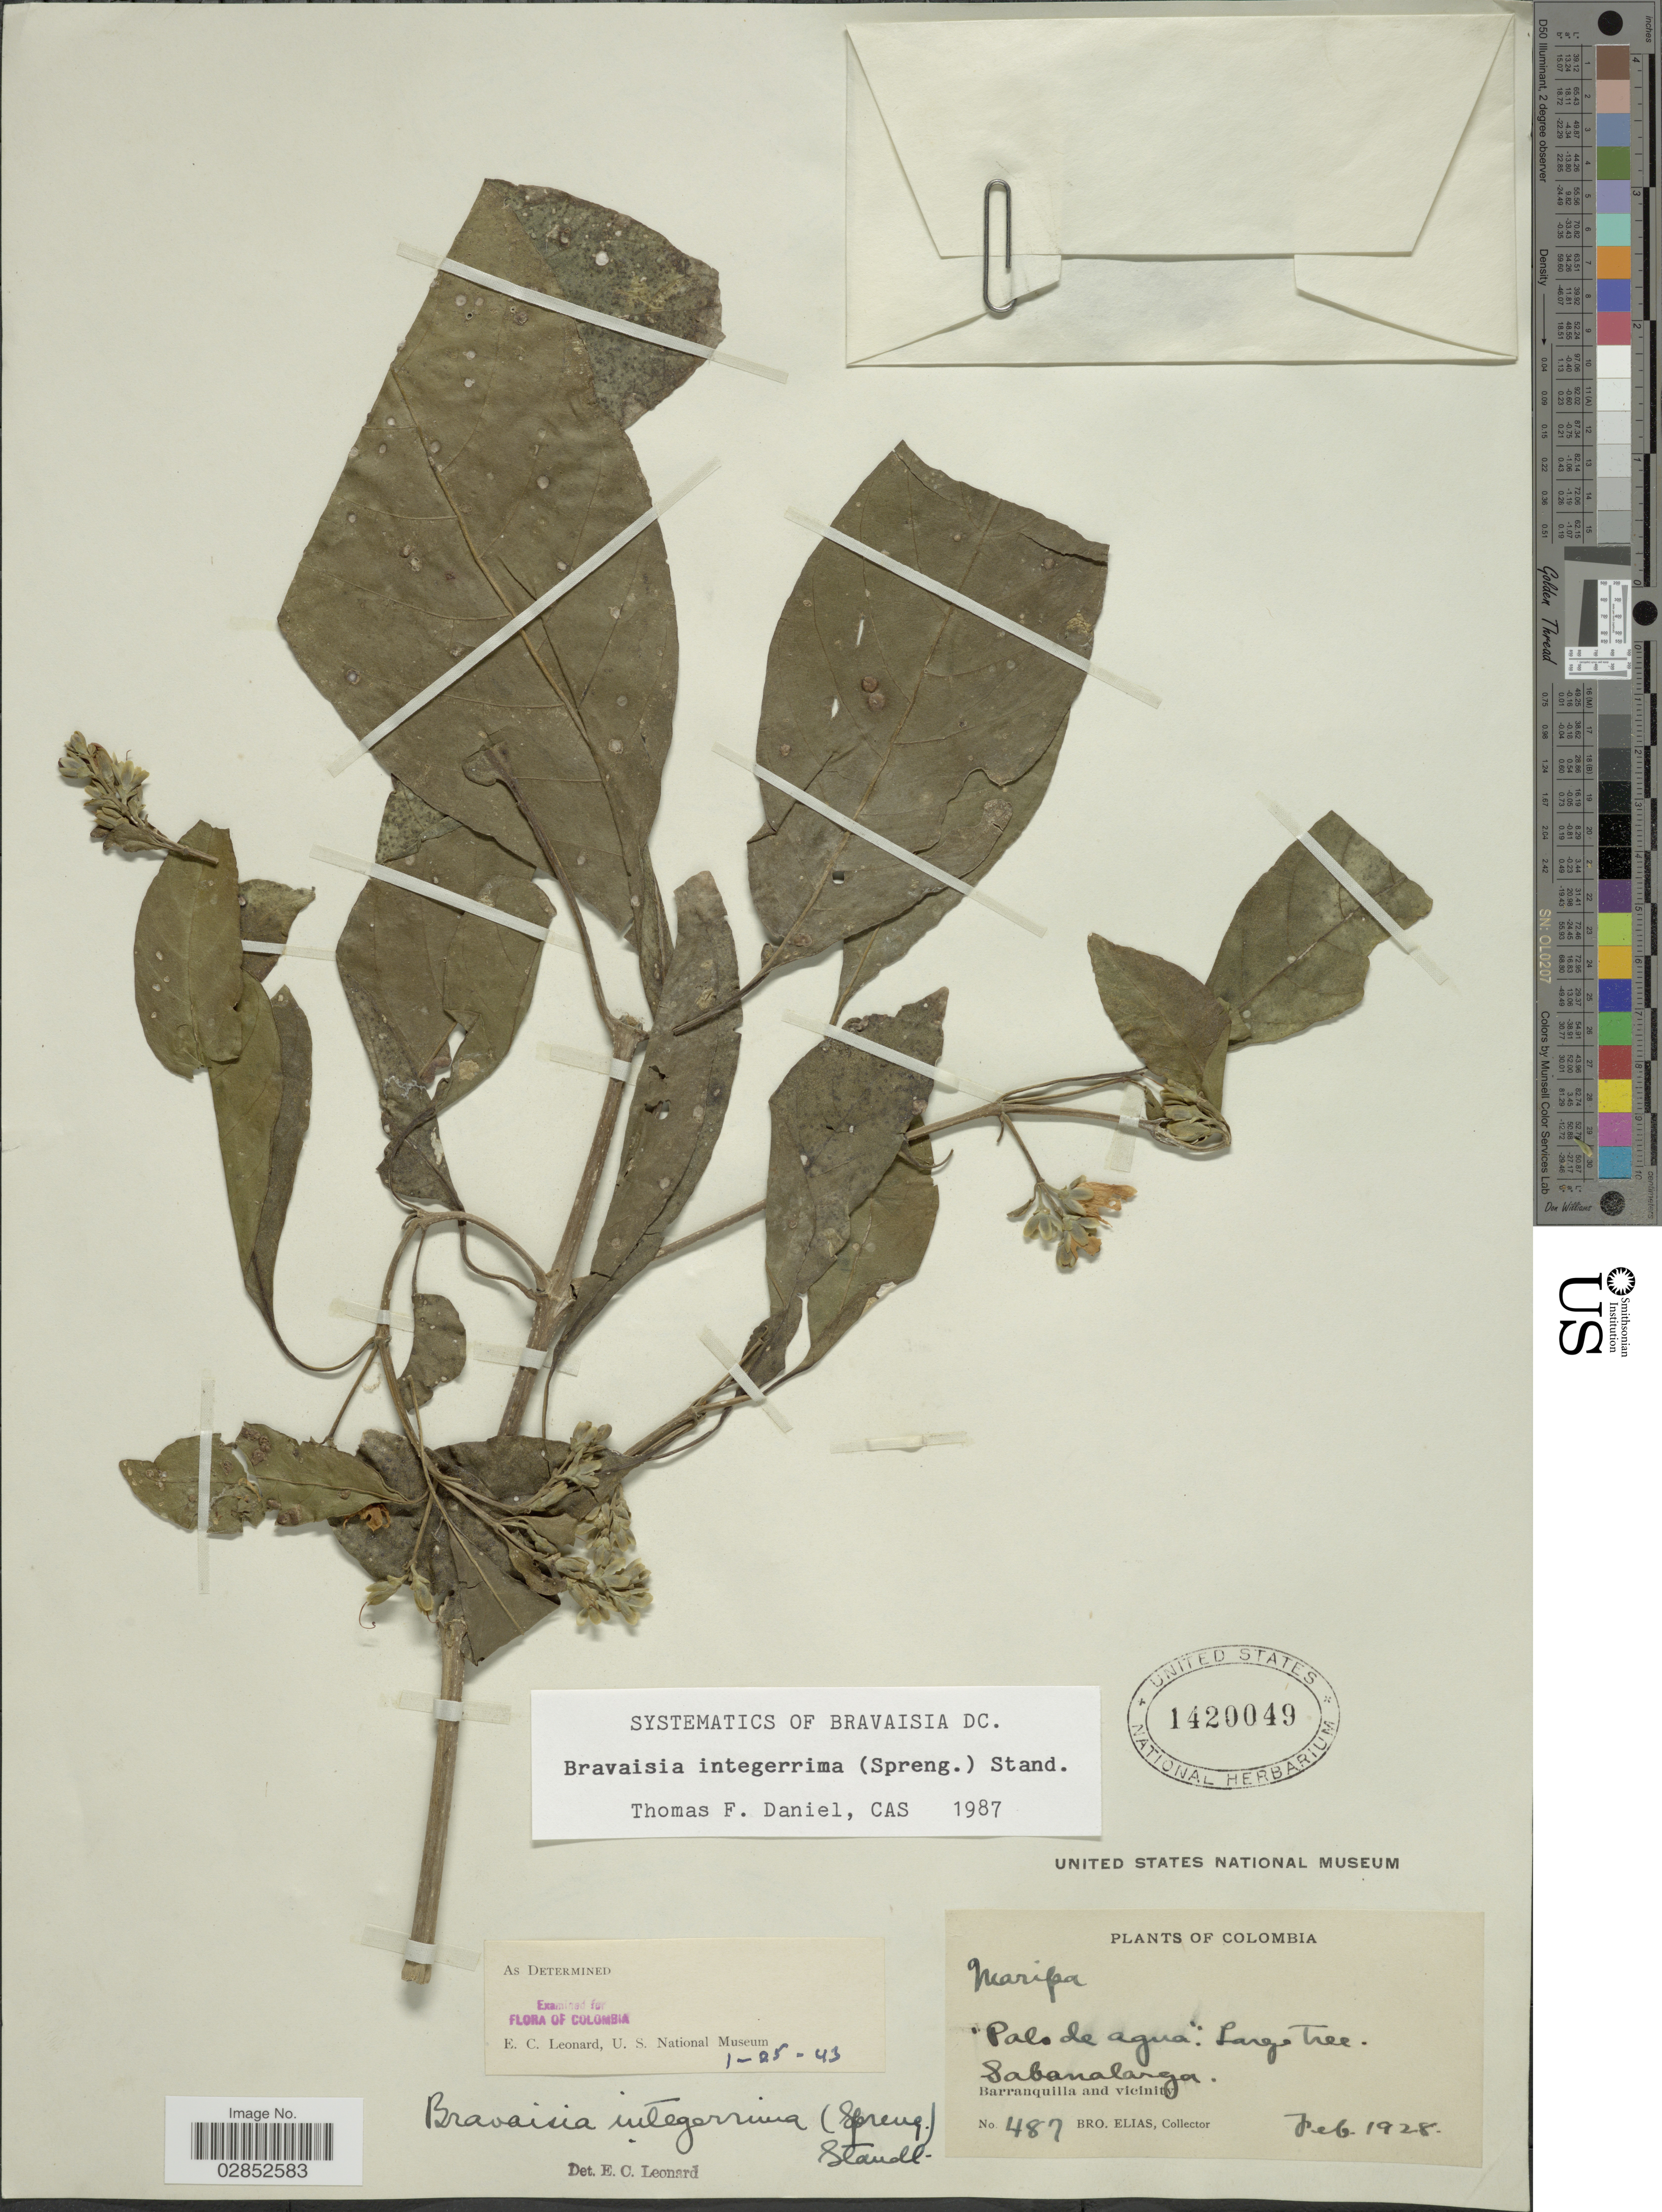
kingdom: Plantae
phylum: Tracheophyta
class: Magnoliopsida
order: Lamiales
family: Acanthaceae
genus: Bravaisia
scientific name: Bravaisia integerrima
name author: (Spreng.) Standl.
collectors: Bro. Elias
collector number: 487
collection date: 1928-02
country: Colombia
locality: Sabanalarga, Barranquilla and vicinity.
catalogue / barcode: US 1420049